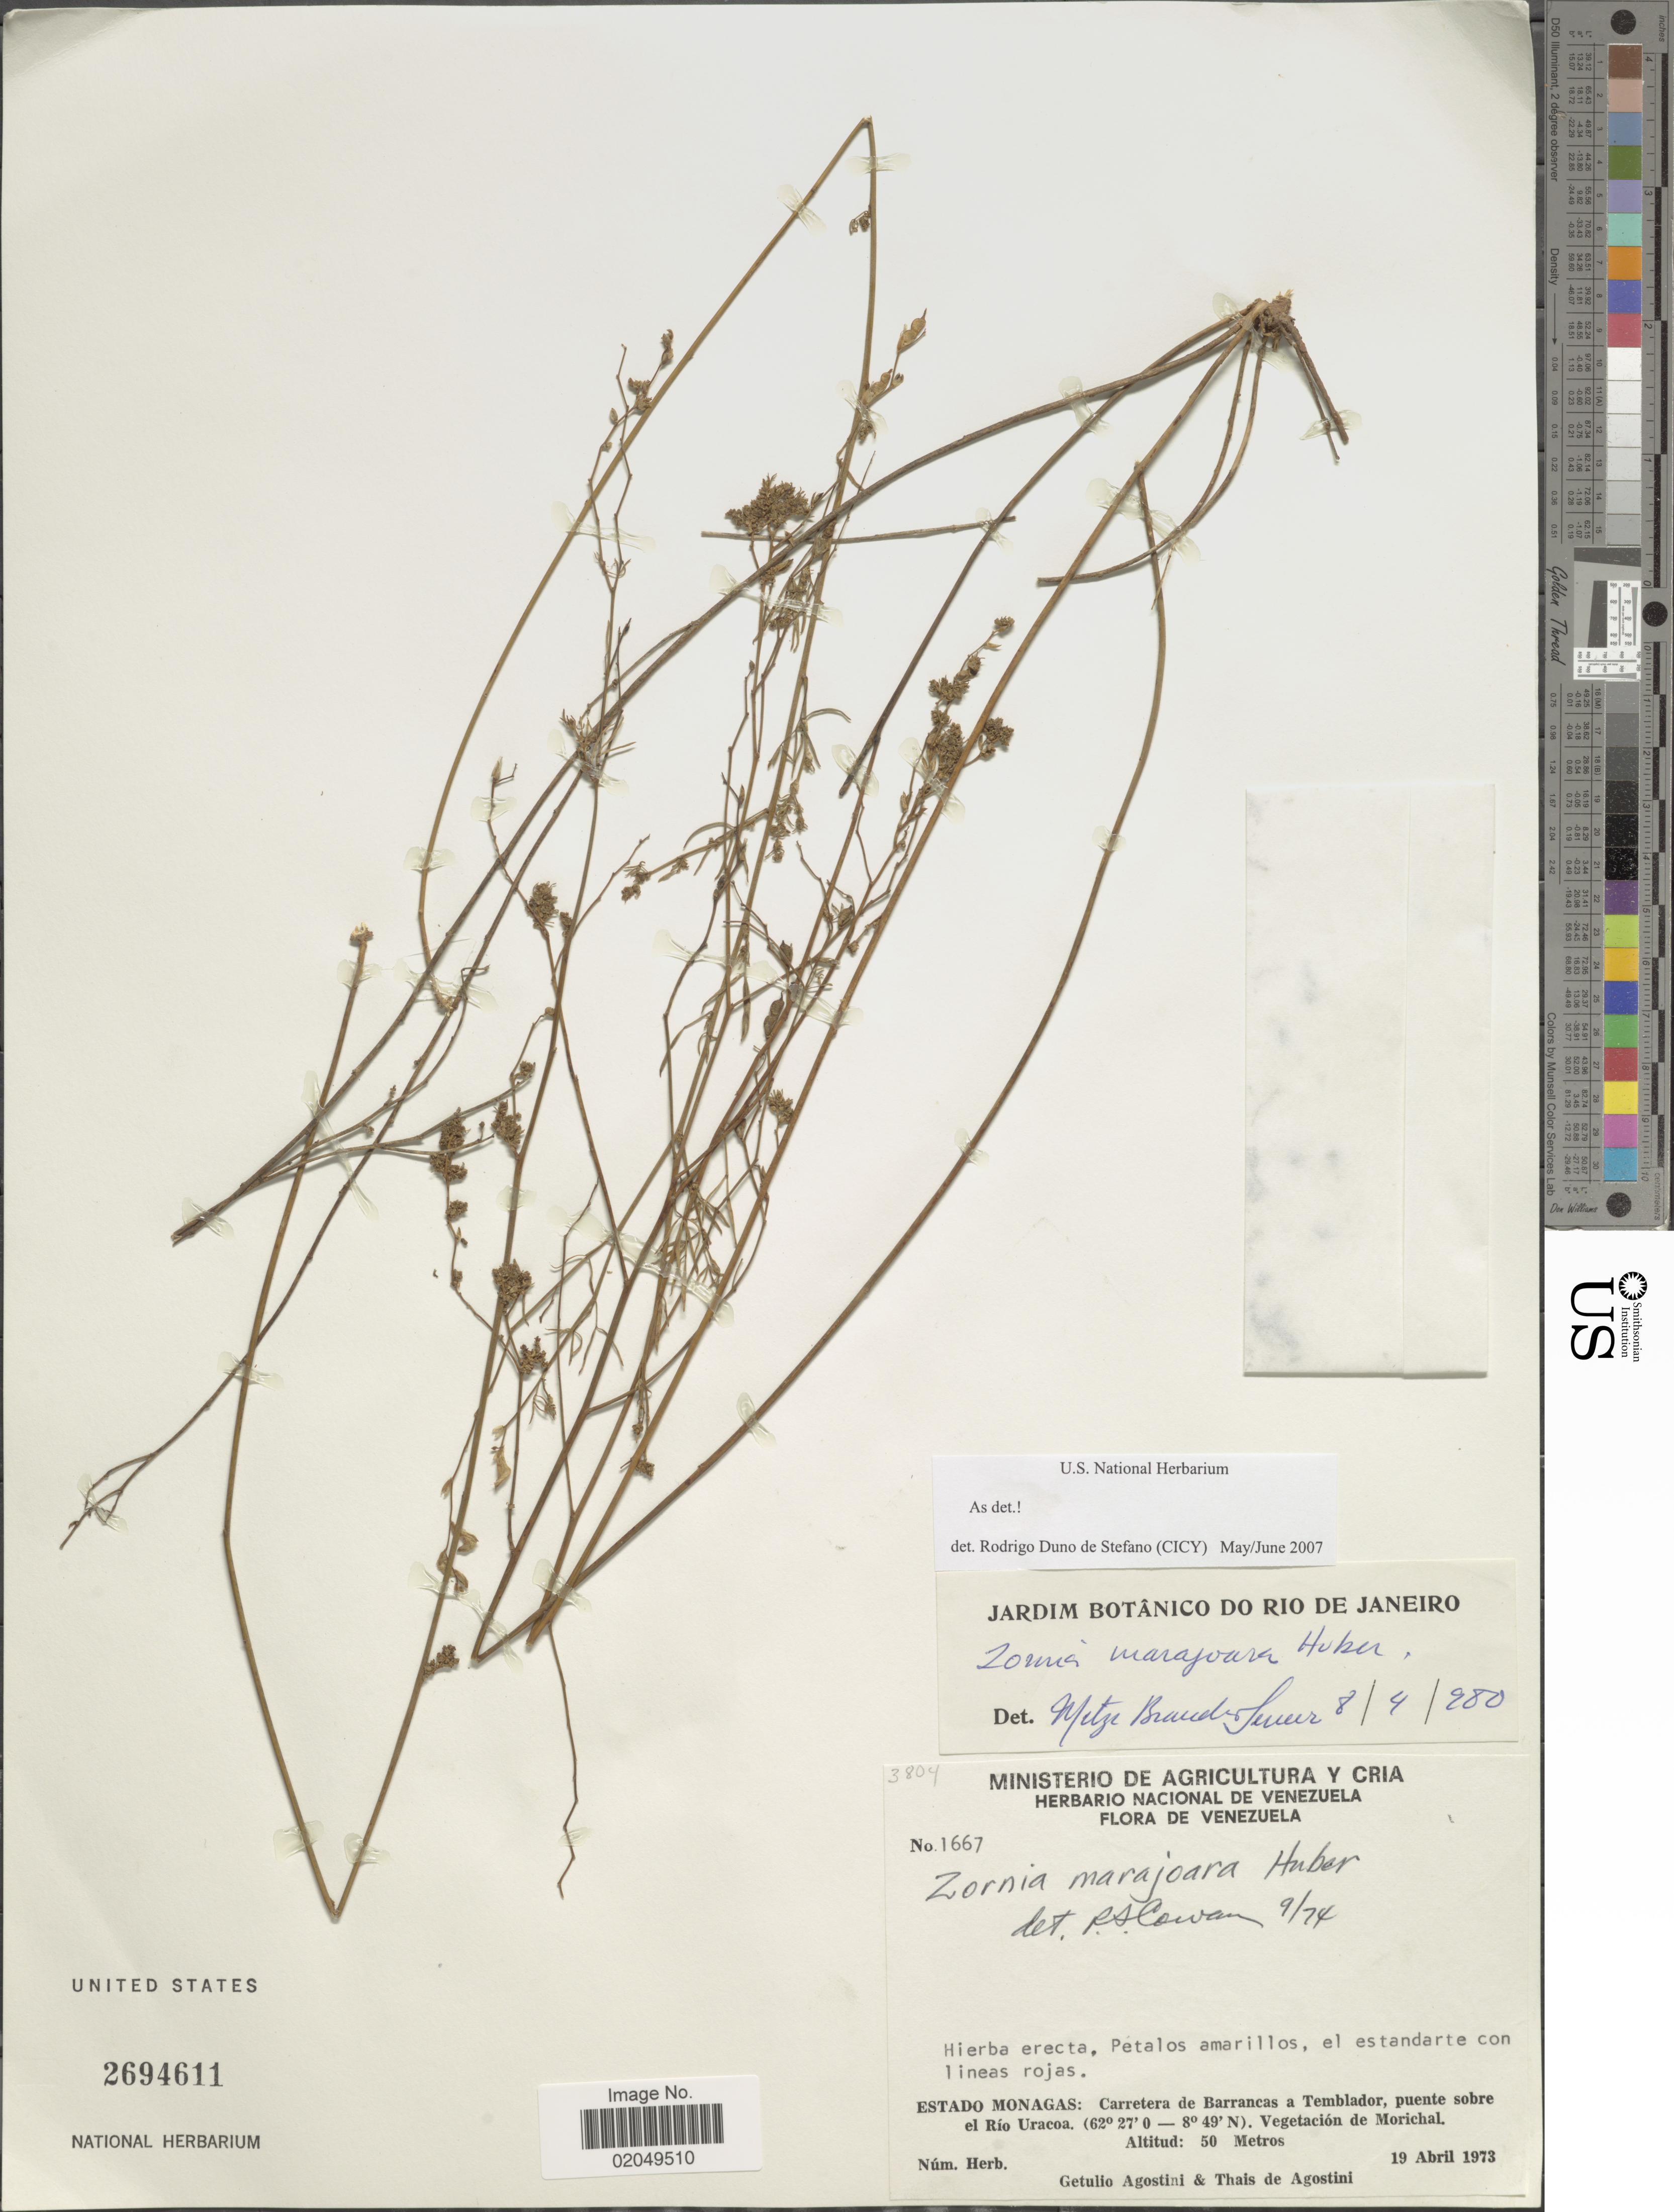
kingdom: Plantae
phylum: Tracheophyta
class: Magnoliopsida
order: Fabales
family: Fabaceae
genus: Zornia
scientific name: Zornia marajoara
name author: Huber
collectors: G. Agostini & T. Agostini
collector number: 1667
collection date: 1973-04-19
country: Venezuela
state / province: Monagas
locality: El estandarte con lineas rojas, Carretera de Barrancas a Temblador, puente sobre el Rio Rio Uracoa, vegetacion de Morichal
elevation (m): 50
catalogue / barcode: US 2694611